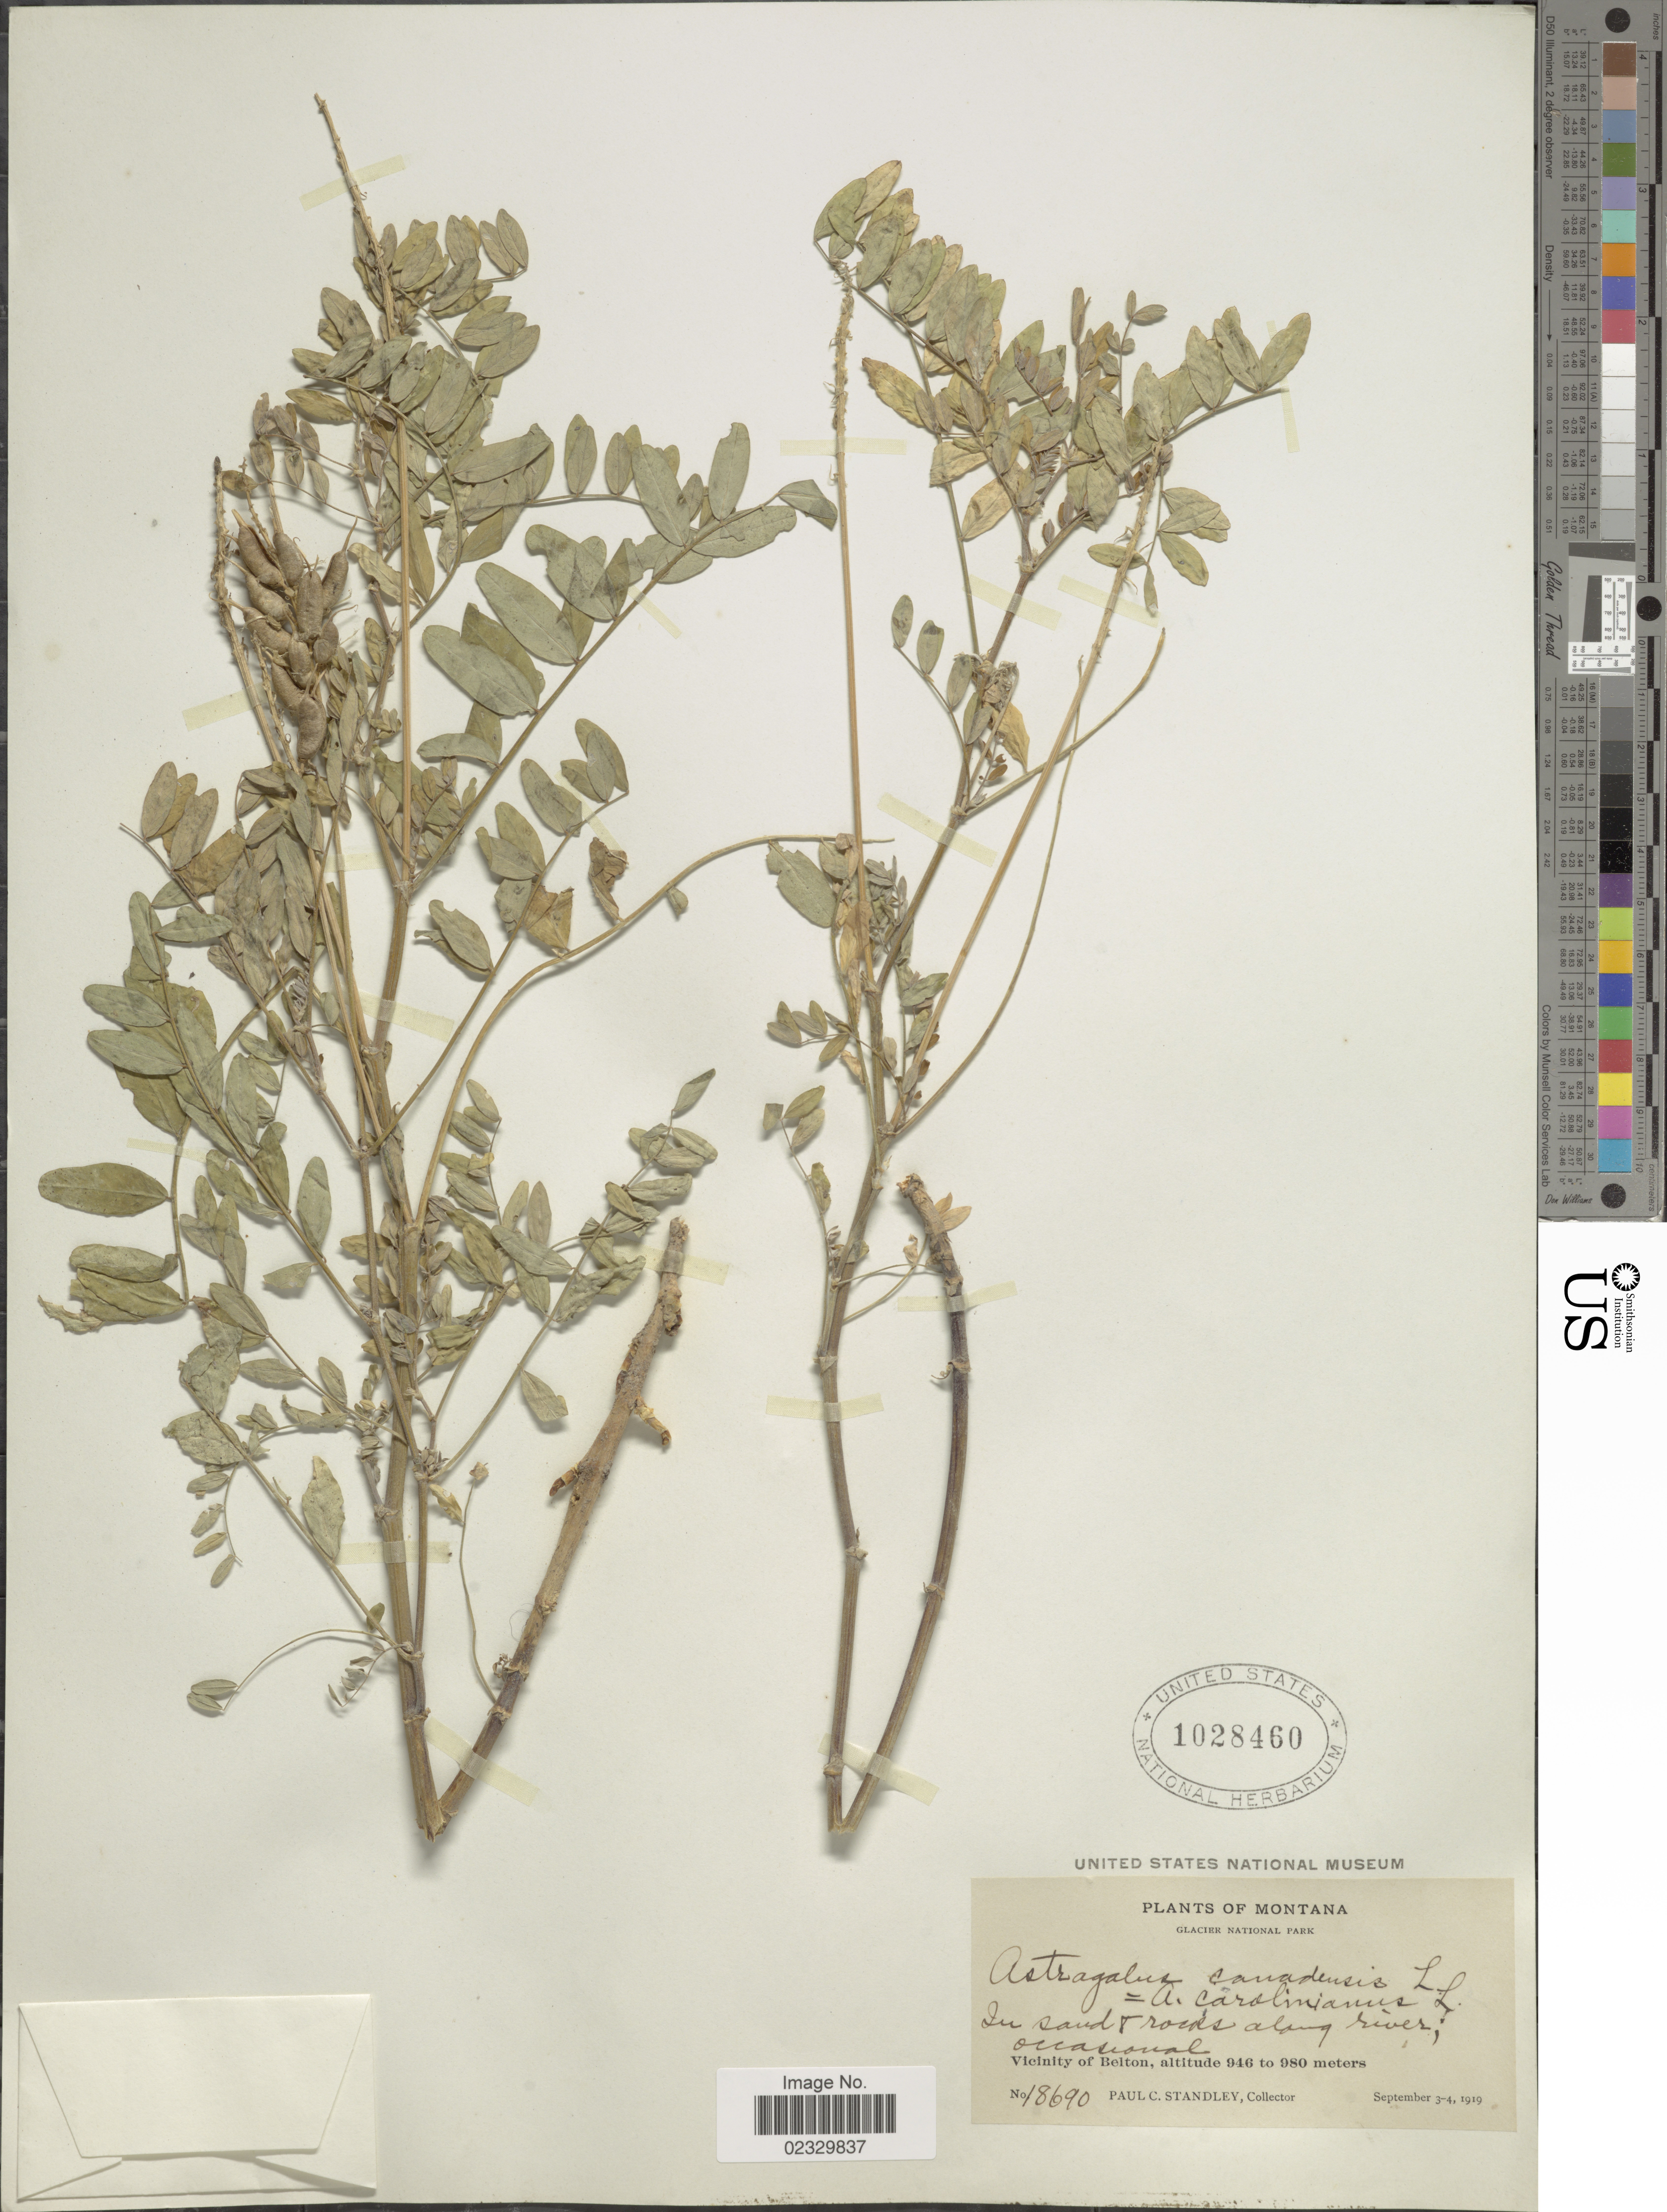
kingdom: Plantae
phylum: Tracheophyta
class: Magnoliopsida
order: Fabales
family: Fabaceae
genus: Astragalus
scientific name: Astragalus canadensis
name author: L.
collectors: P. C. Standley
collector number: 18690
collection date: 1919-09-03/1919-09-04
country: United States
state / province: Montana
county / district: Flathead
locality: Glacier National Park, Vicinity of Belton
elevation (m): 946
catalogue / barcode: US 1028460